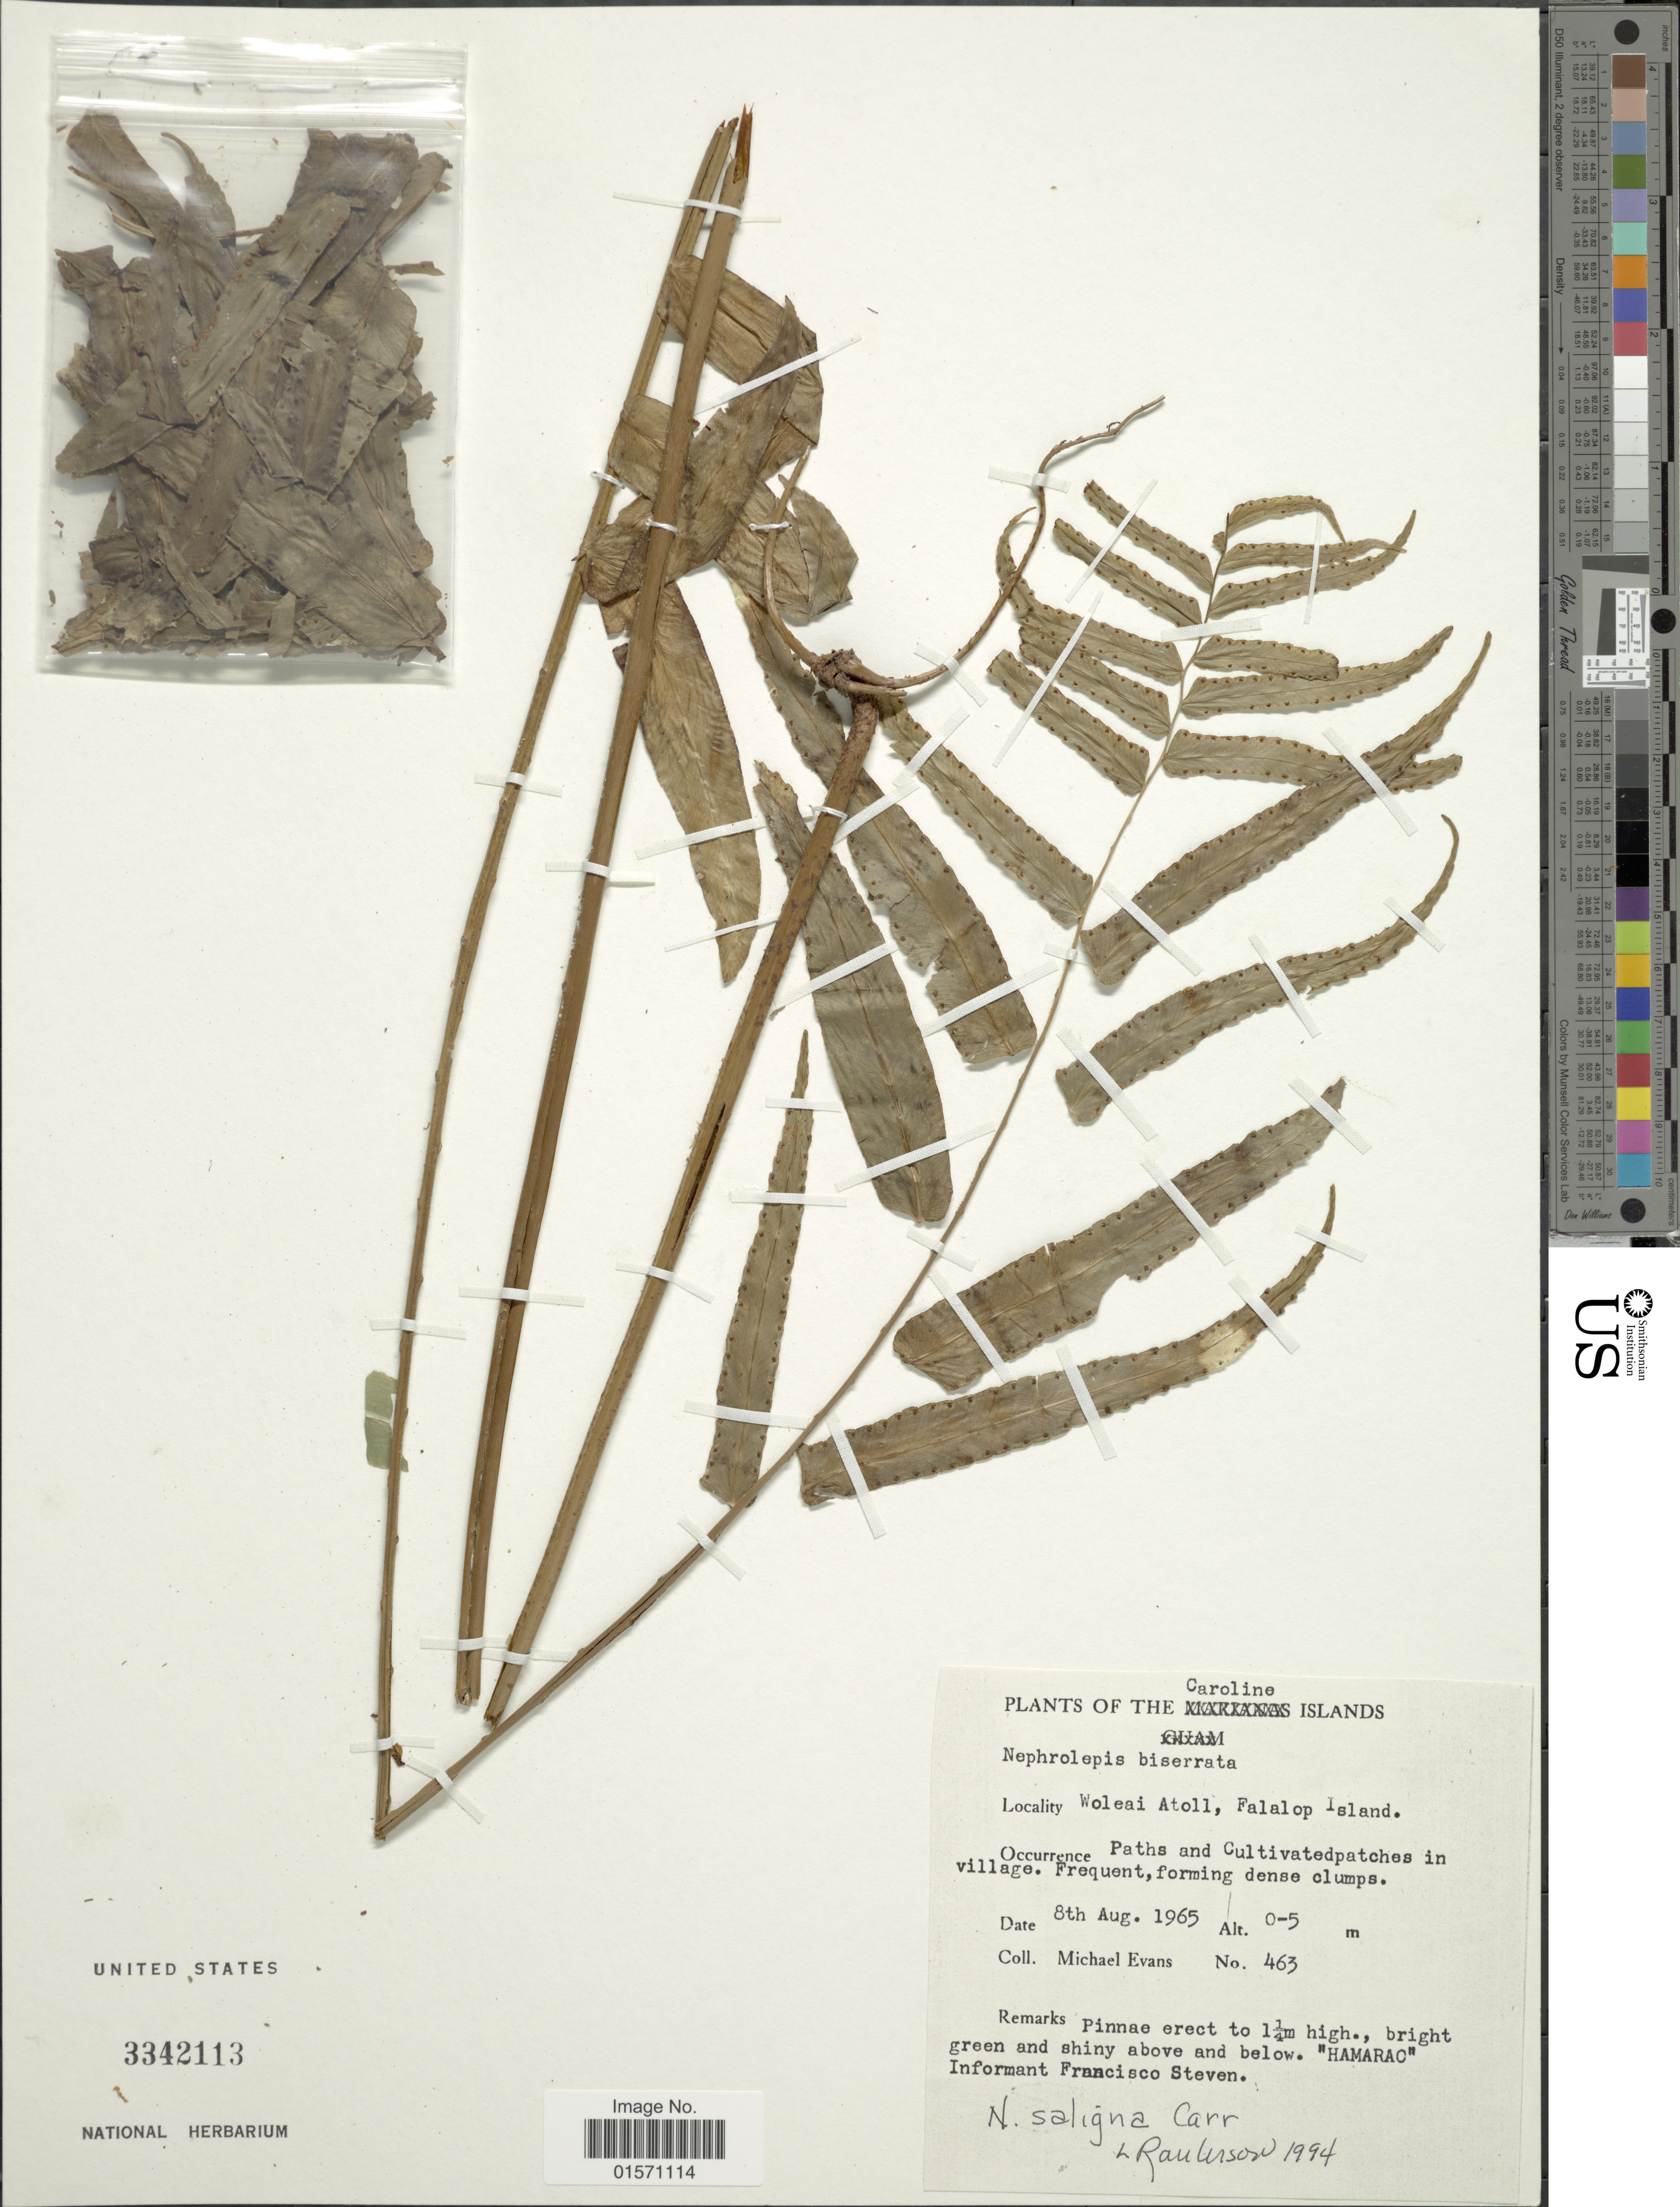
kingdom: Plantae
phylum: Tracheophyta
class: Polypodiopsida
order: Polypodiales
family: Nephrolepidaceae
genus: Nephrolepis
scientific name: Nephrolepis saligna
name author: Cav.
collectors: M. Evans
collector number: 463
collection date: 1965-08-08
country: Micronesia, Federated States of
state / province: Yap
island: Woleai Atoll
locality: Caroline Islands, Woleai Atoll, Falalop Island. Paths and cultivated patches in village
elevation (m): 5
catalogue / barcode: US 3342113